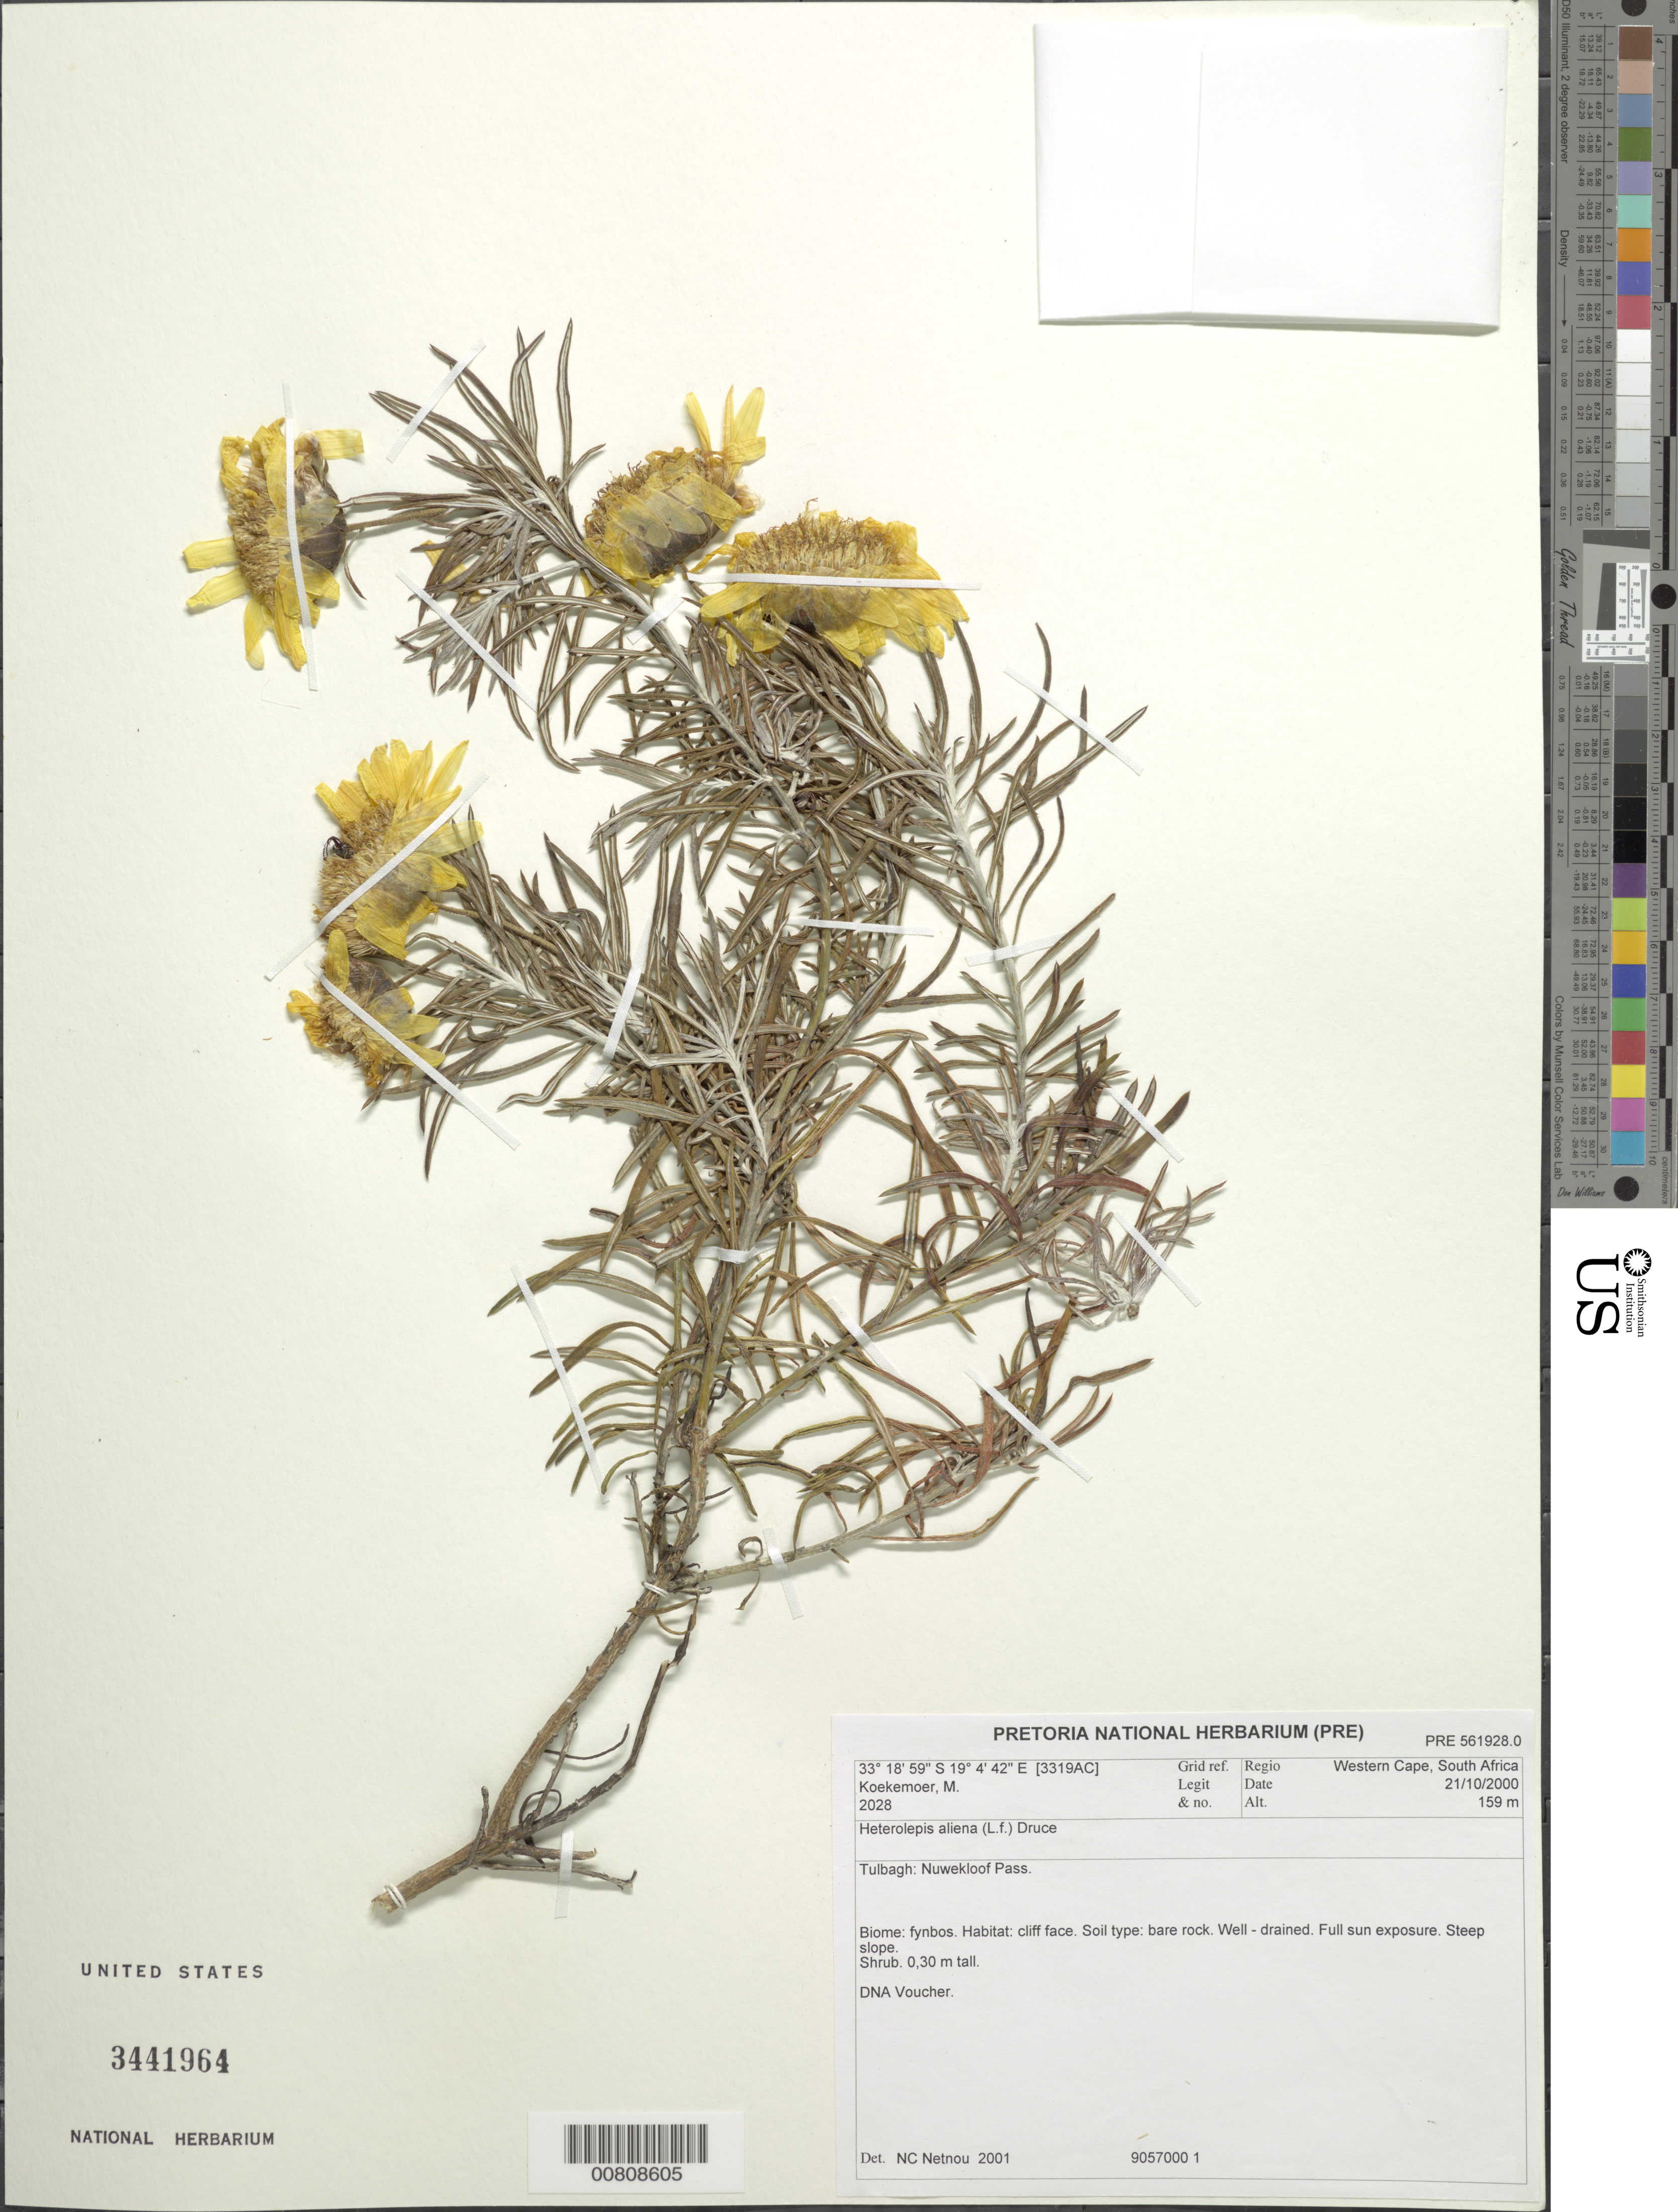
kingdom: Plantae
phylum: Tracheophyta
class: Magnoliopsida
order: Asterales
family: Asteraceae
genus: Heterolepis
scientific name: Heterolepis aliena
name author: (L. f.) Druce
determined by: Netnou, N. C.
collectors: M. Koekemoer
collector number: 2028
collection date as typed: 21 October 2000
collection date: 2000-10-21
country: South Africa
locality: Western Cape; Tulbagh, Nuwekloof Pass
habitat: Fynbos; cliff face, bare rock, well-drained, full sun, steep slope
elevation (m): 159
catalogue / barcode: US 3441964